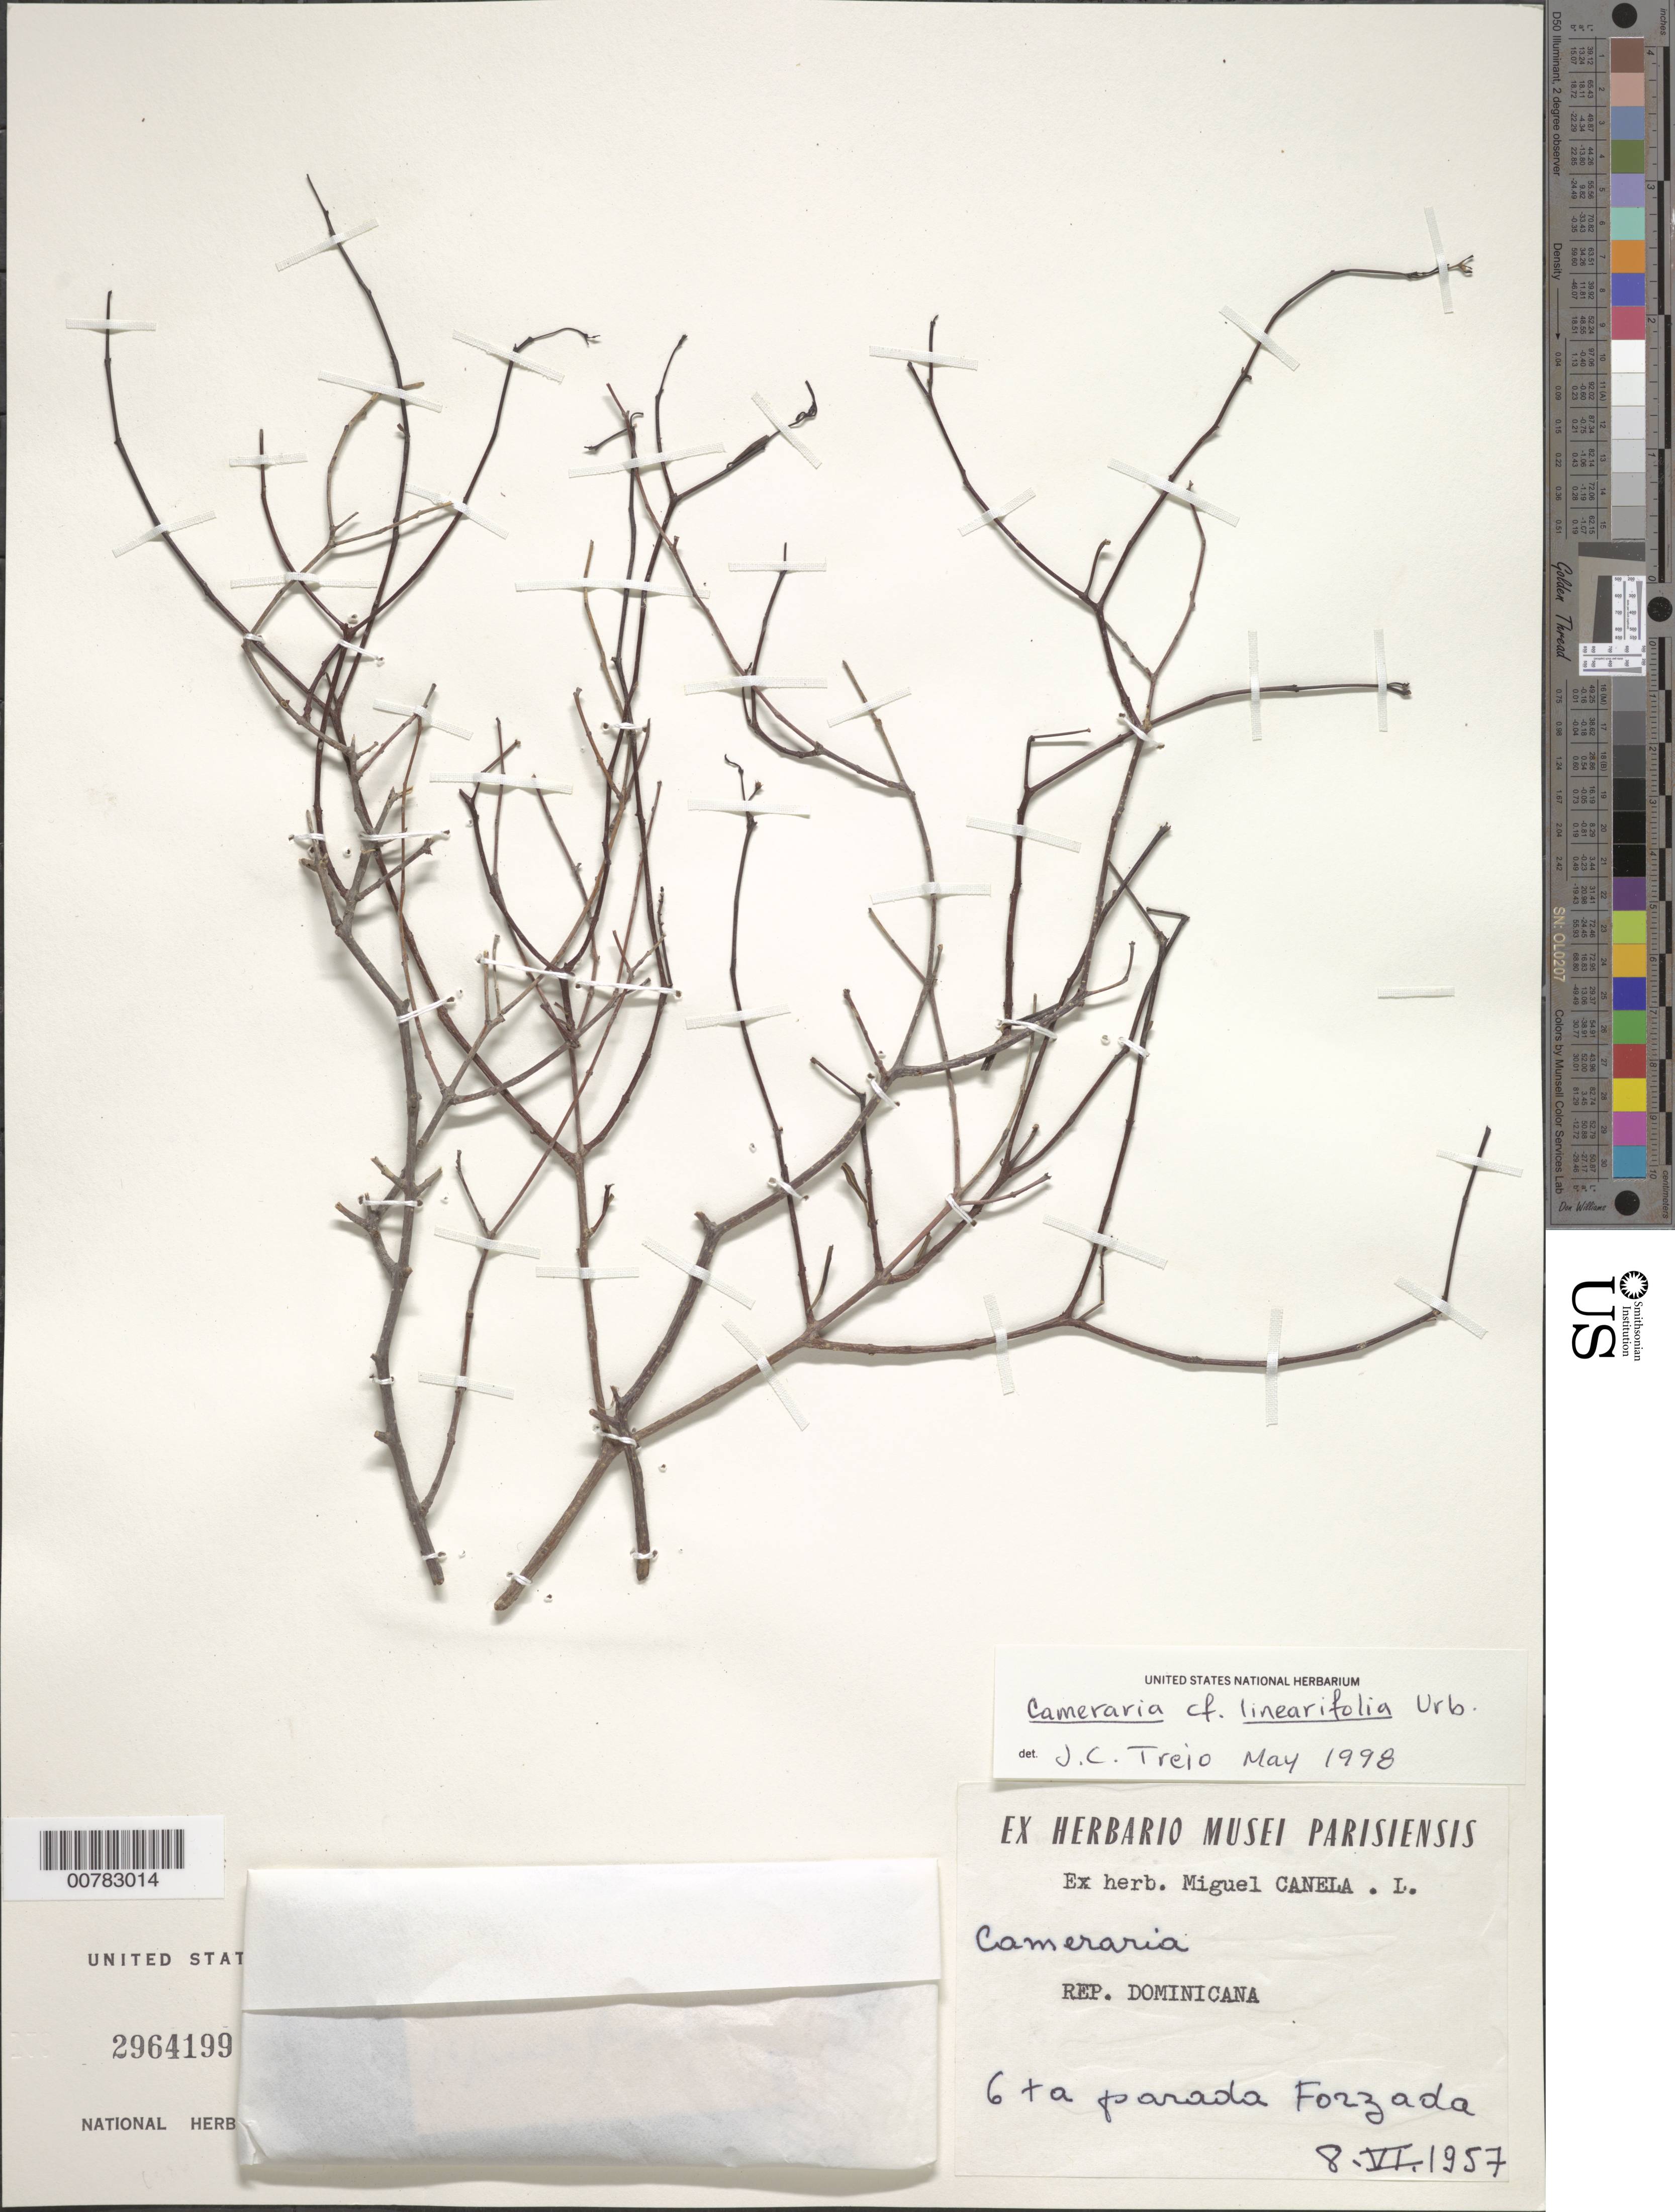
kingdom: Plantae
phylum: Tracheophyta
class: Magnoliopsida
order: Gentianales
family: Apocynaceae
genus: Cameraria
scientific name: Cameraria linearifolia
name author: Urb.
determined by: Trejo-Torres, J. C.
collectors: M. Canela Lazaro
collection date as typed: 08 Jun 1957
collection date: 1957-06-08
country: Dominican Republic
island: Hispaniola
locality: Sexta Parada Forzada.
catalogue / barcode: US 2964199